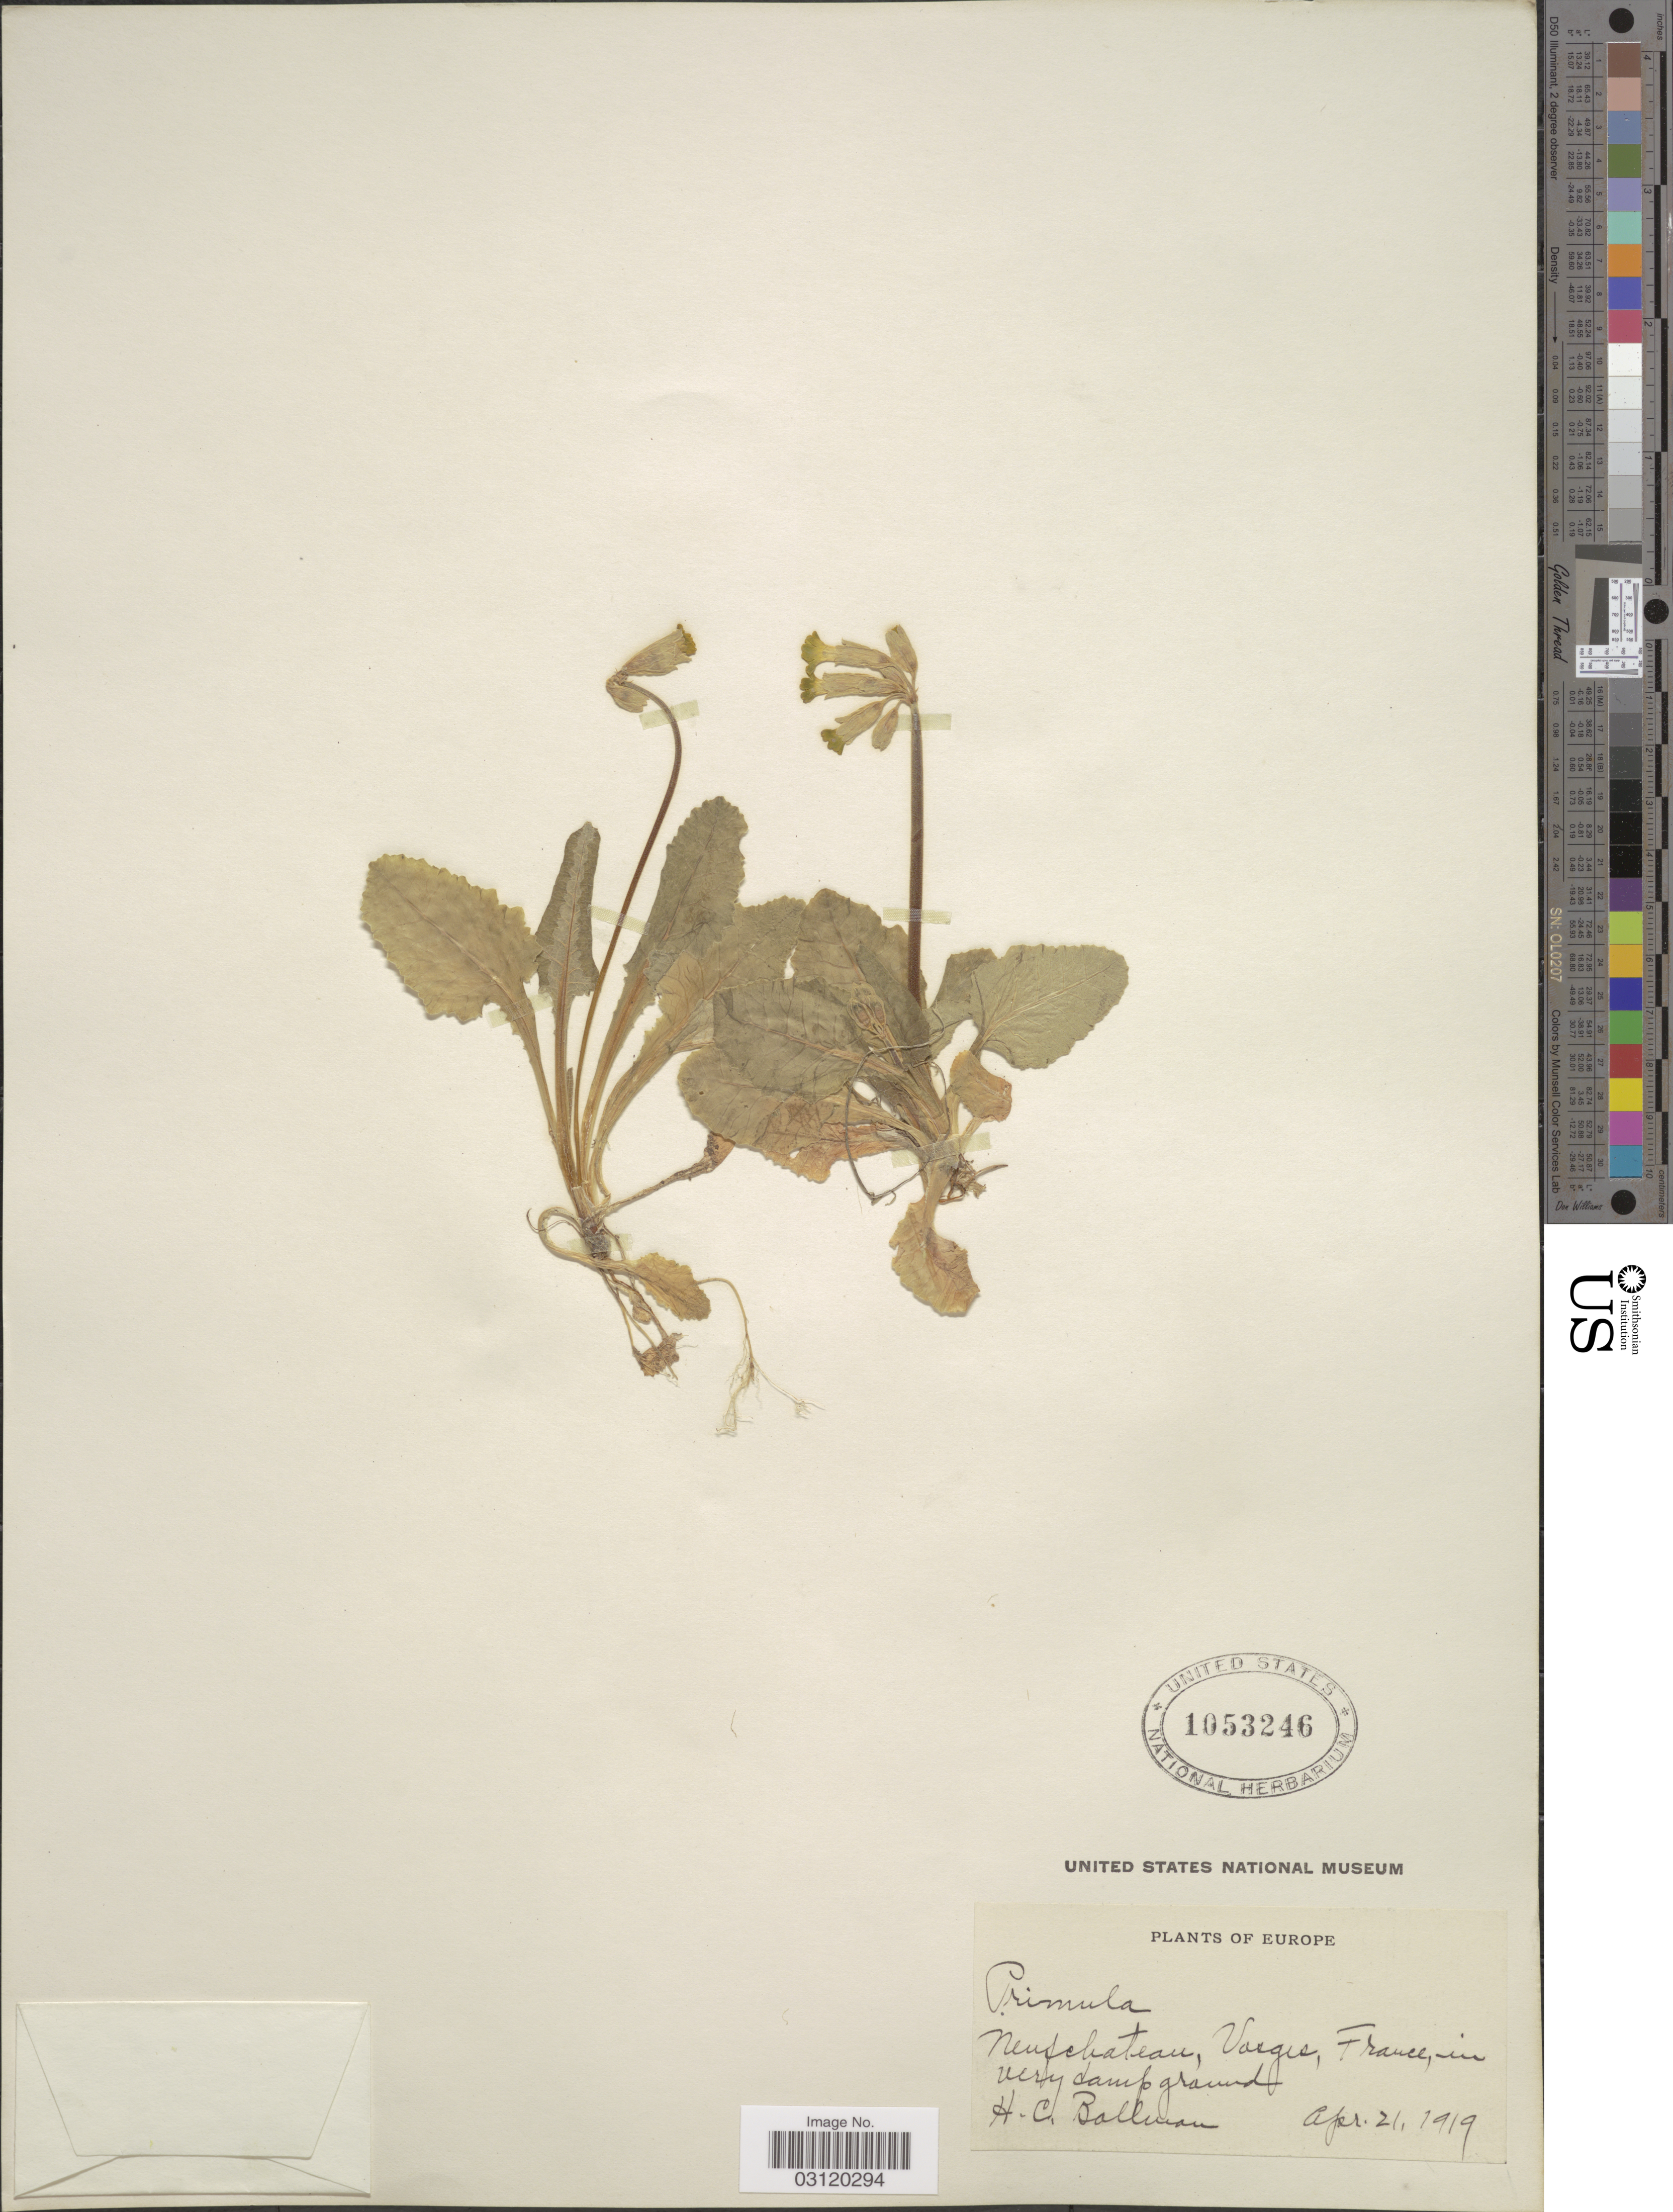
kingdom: Plantae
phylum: Tracheophyta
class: Magnoliopsida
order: Ericales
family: Primulaceae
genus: Primula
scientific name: Primula sp.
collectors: H. C. Bollman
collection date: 1919-04-21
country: France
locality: Neufchateau, Vosges, France.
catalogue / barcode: US 1053246